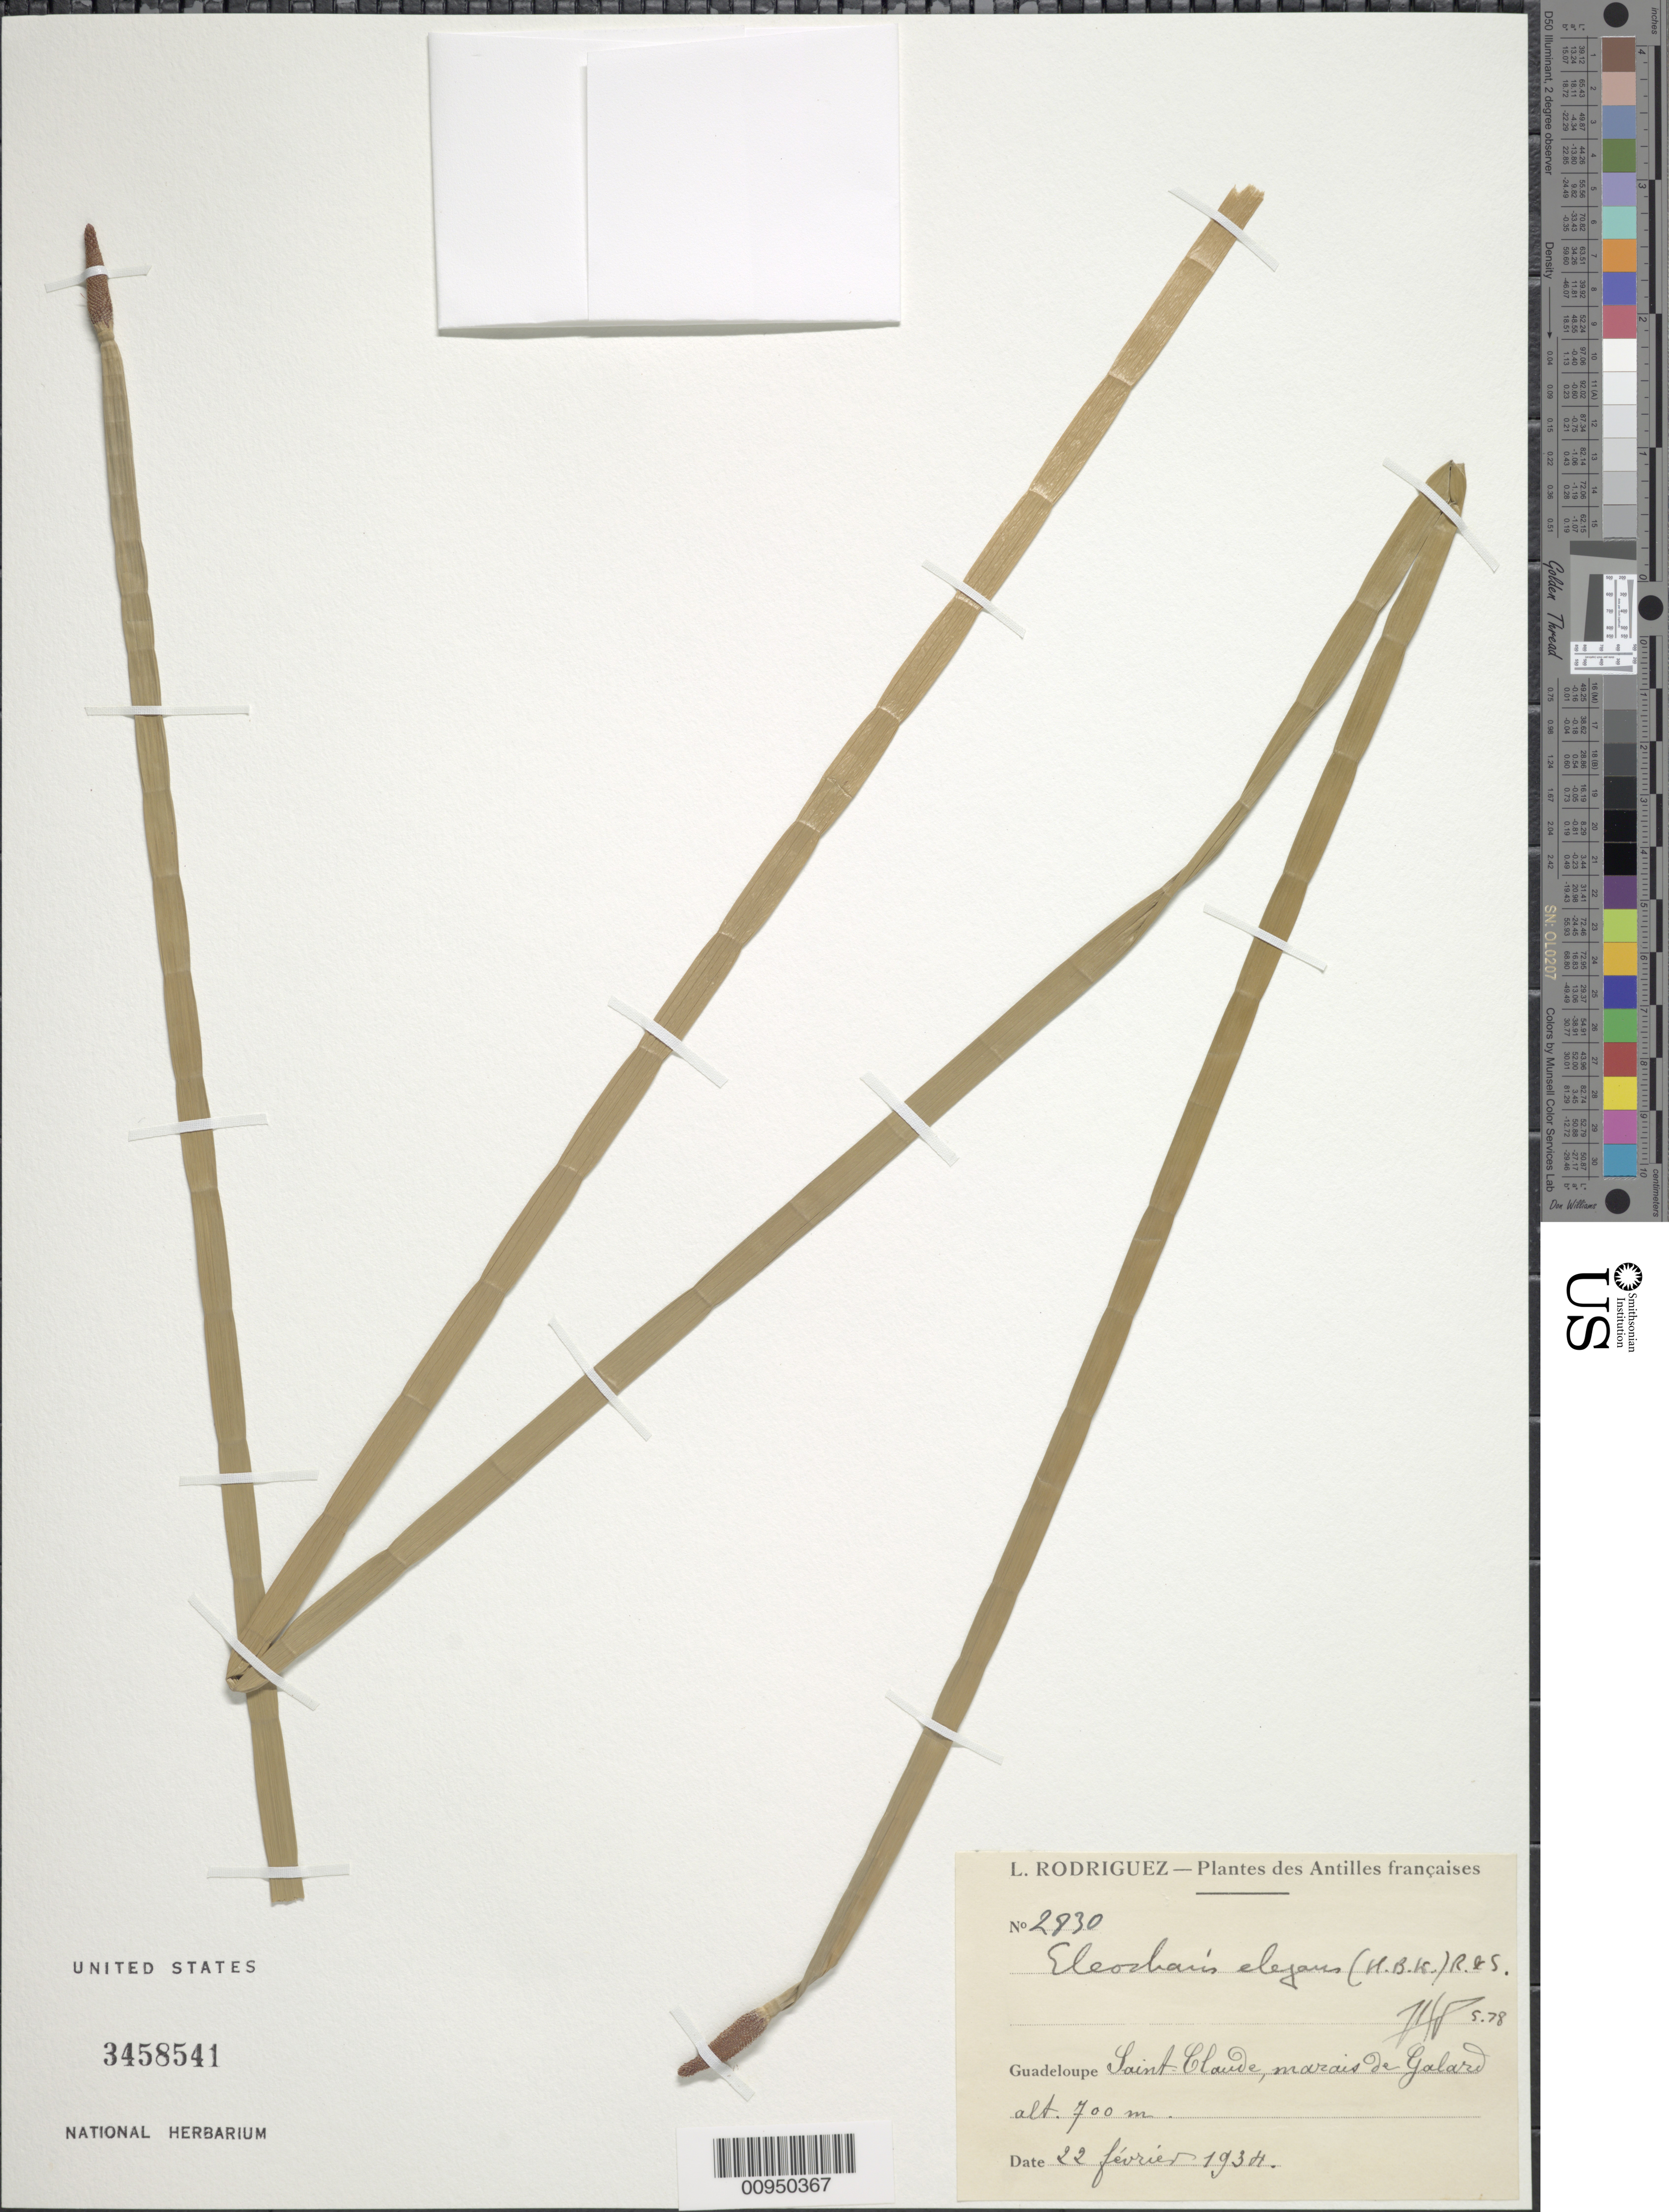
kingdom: Plantae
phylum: Tracheophyta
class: Liliopsida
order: Poales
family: Cyperaceae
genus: Eleocharis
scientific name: Eleocharis elegans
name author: (Kunth) Roem. & Schult.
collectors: L. Rodriguez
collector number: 2830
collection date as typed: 22 Feb 1934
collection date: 1934-02-22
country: Guadeloupe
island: Marie Galante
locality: Saint Claude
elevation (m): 700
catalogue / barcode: US 3458541